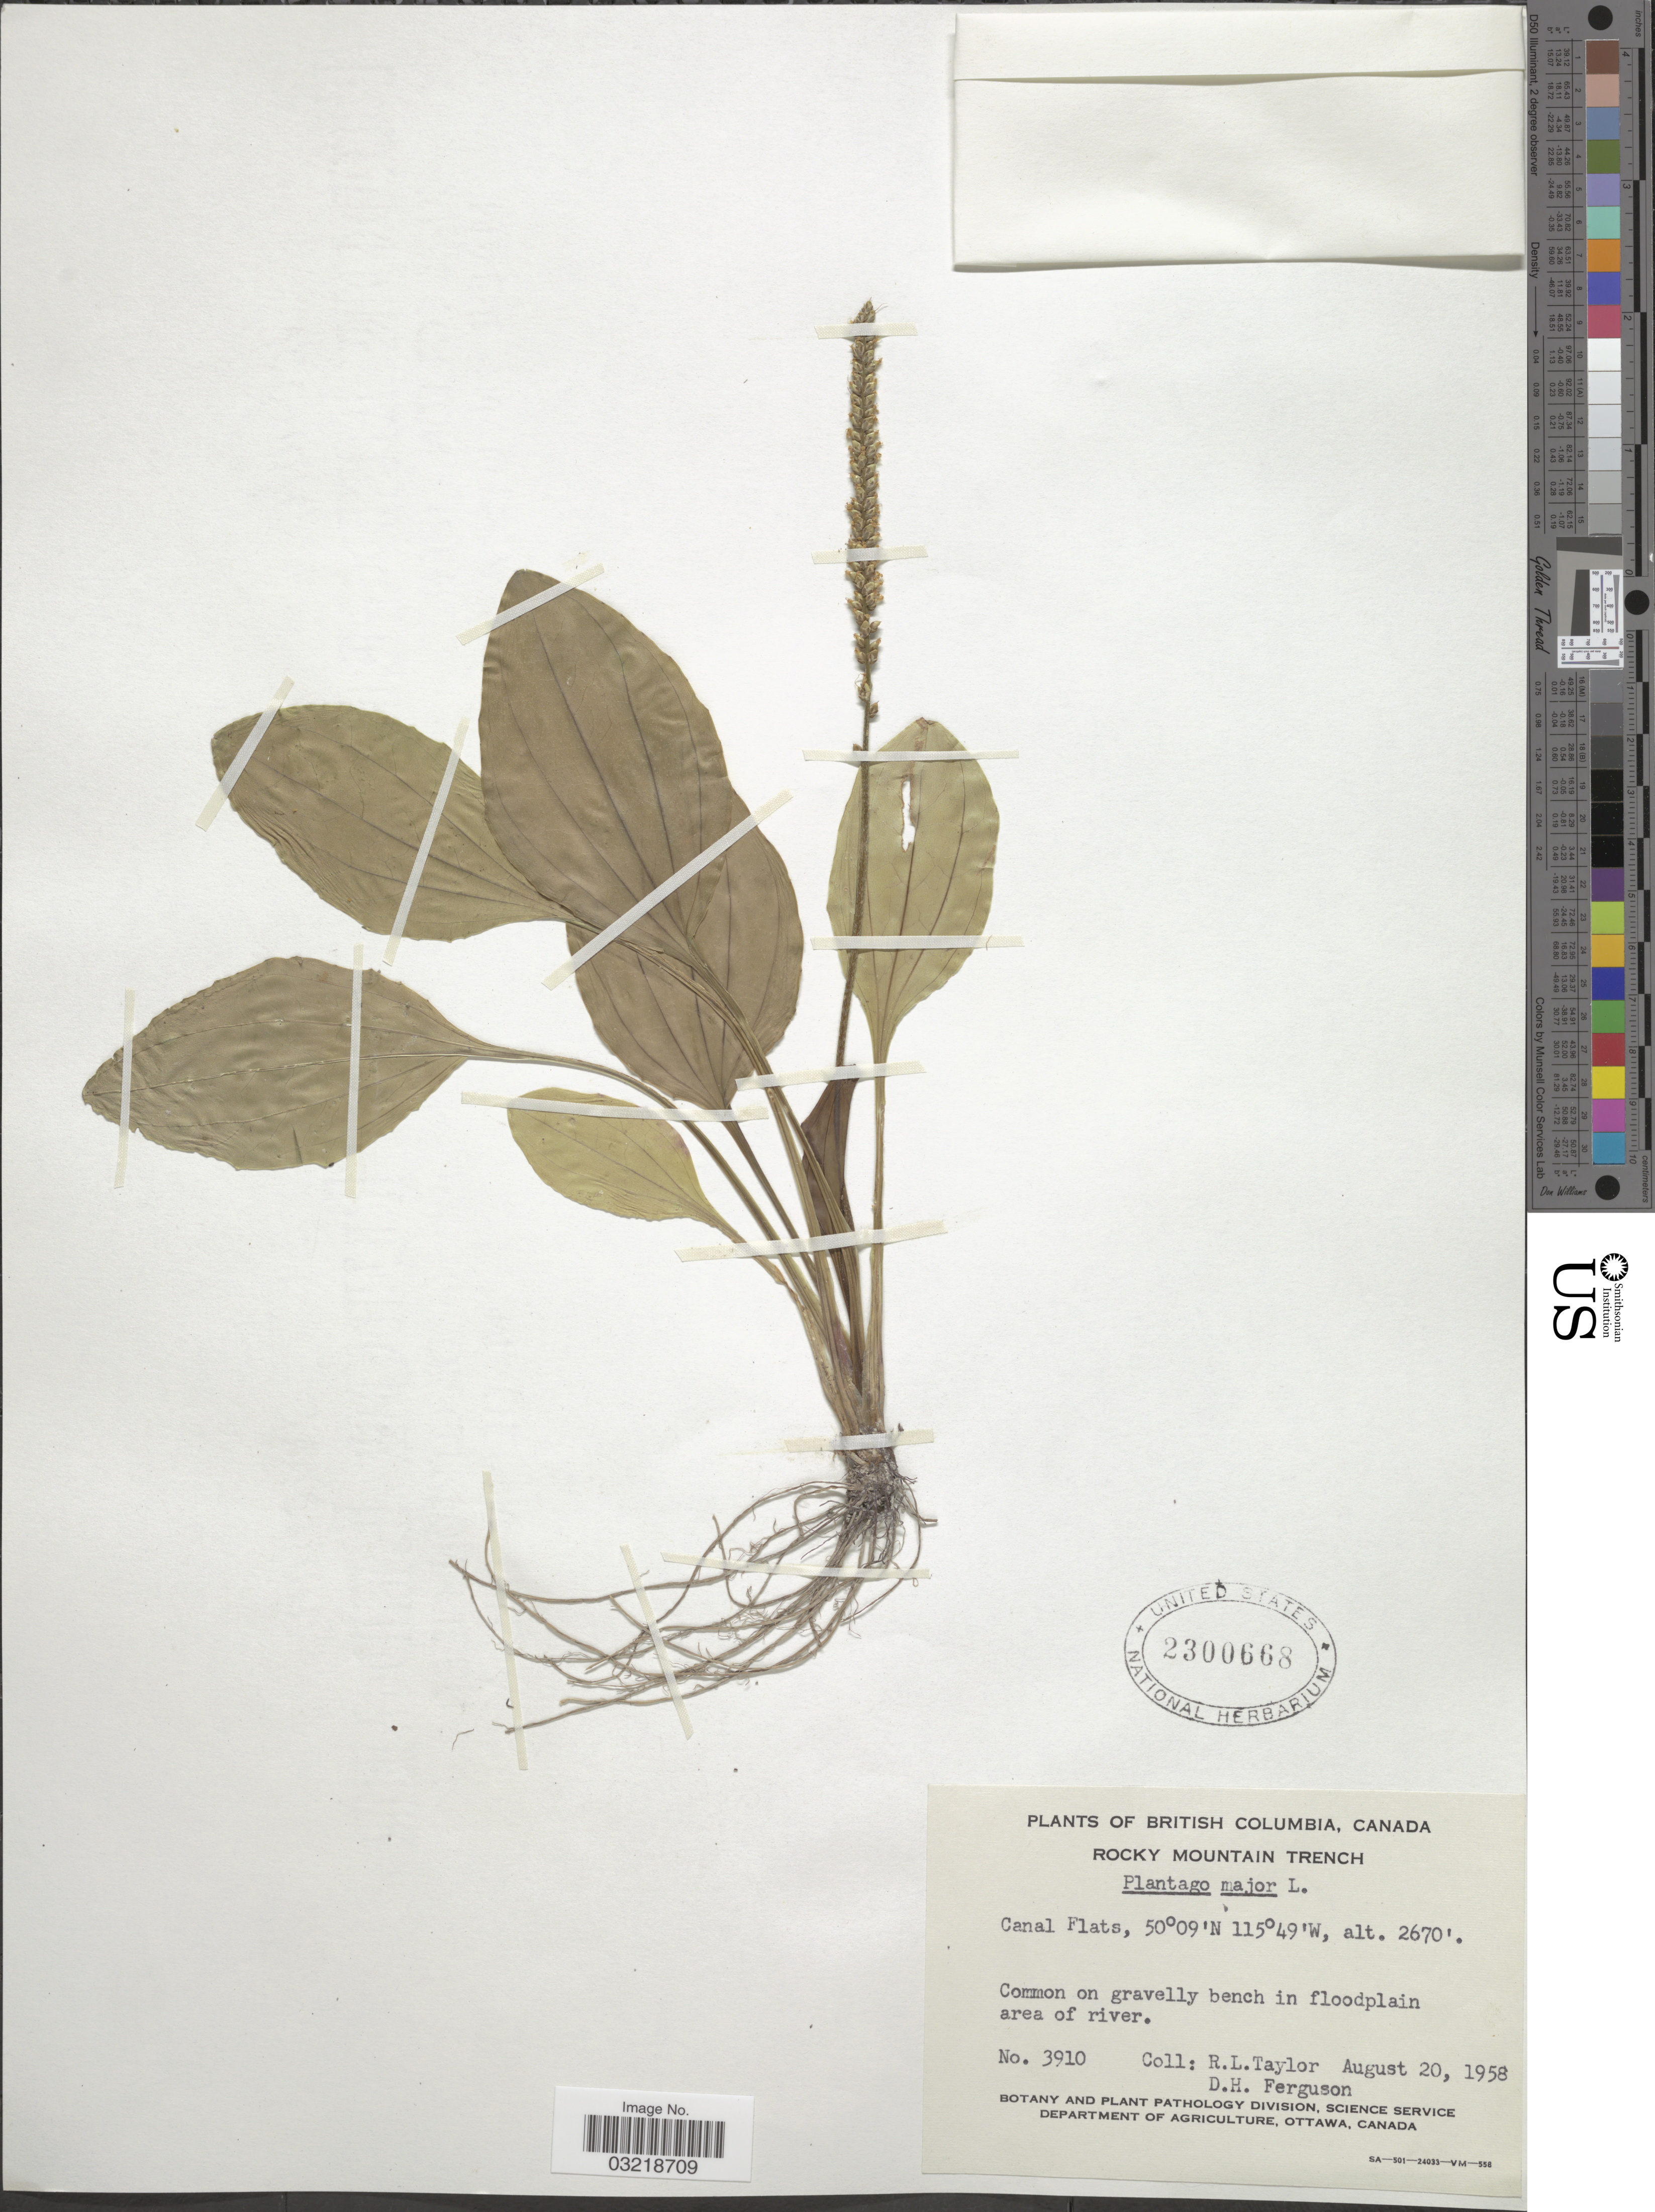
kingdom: Plantae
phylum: Tracheophyta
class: Magnoliopsida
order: Lamiales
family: Plantaginaceae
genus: Plantago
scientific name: Plantago major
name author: L.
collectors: R. Taylor & D. Ferguson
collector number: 3910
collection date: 1958-08-20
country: Canada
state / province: British Columbia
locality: Rocky Mountain Trench. Canal Flats.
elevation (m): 814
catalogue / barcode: US 2300668